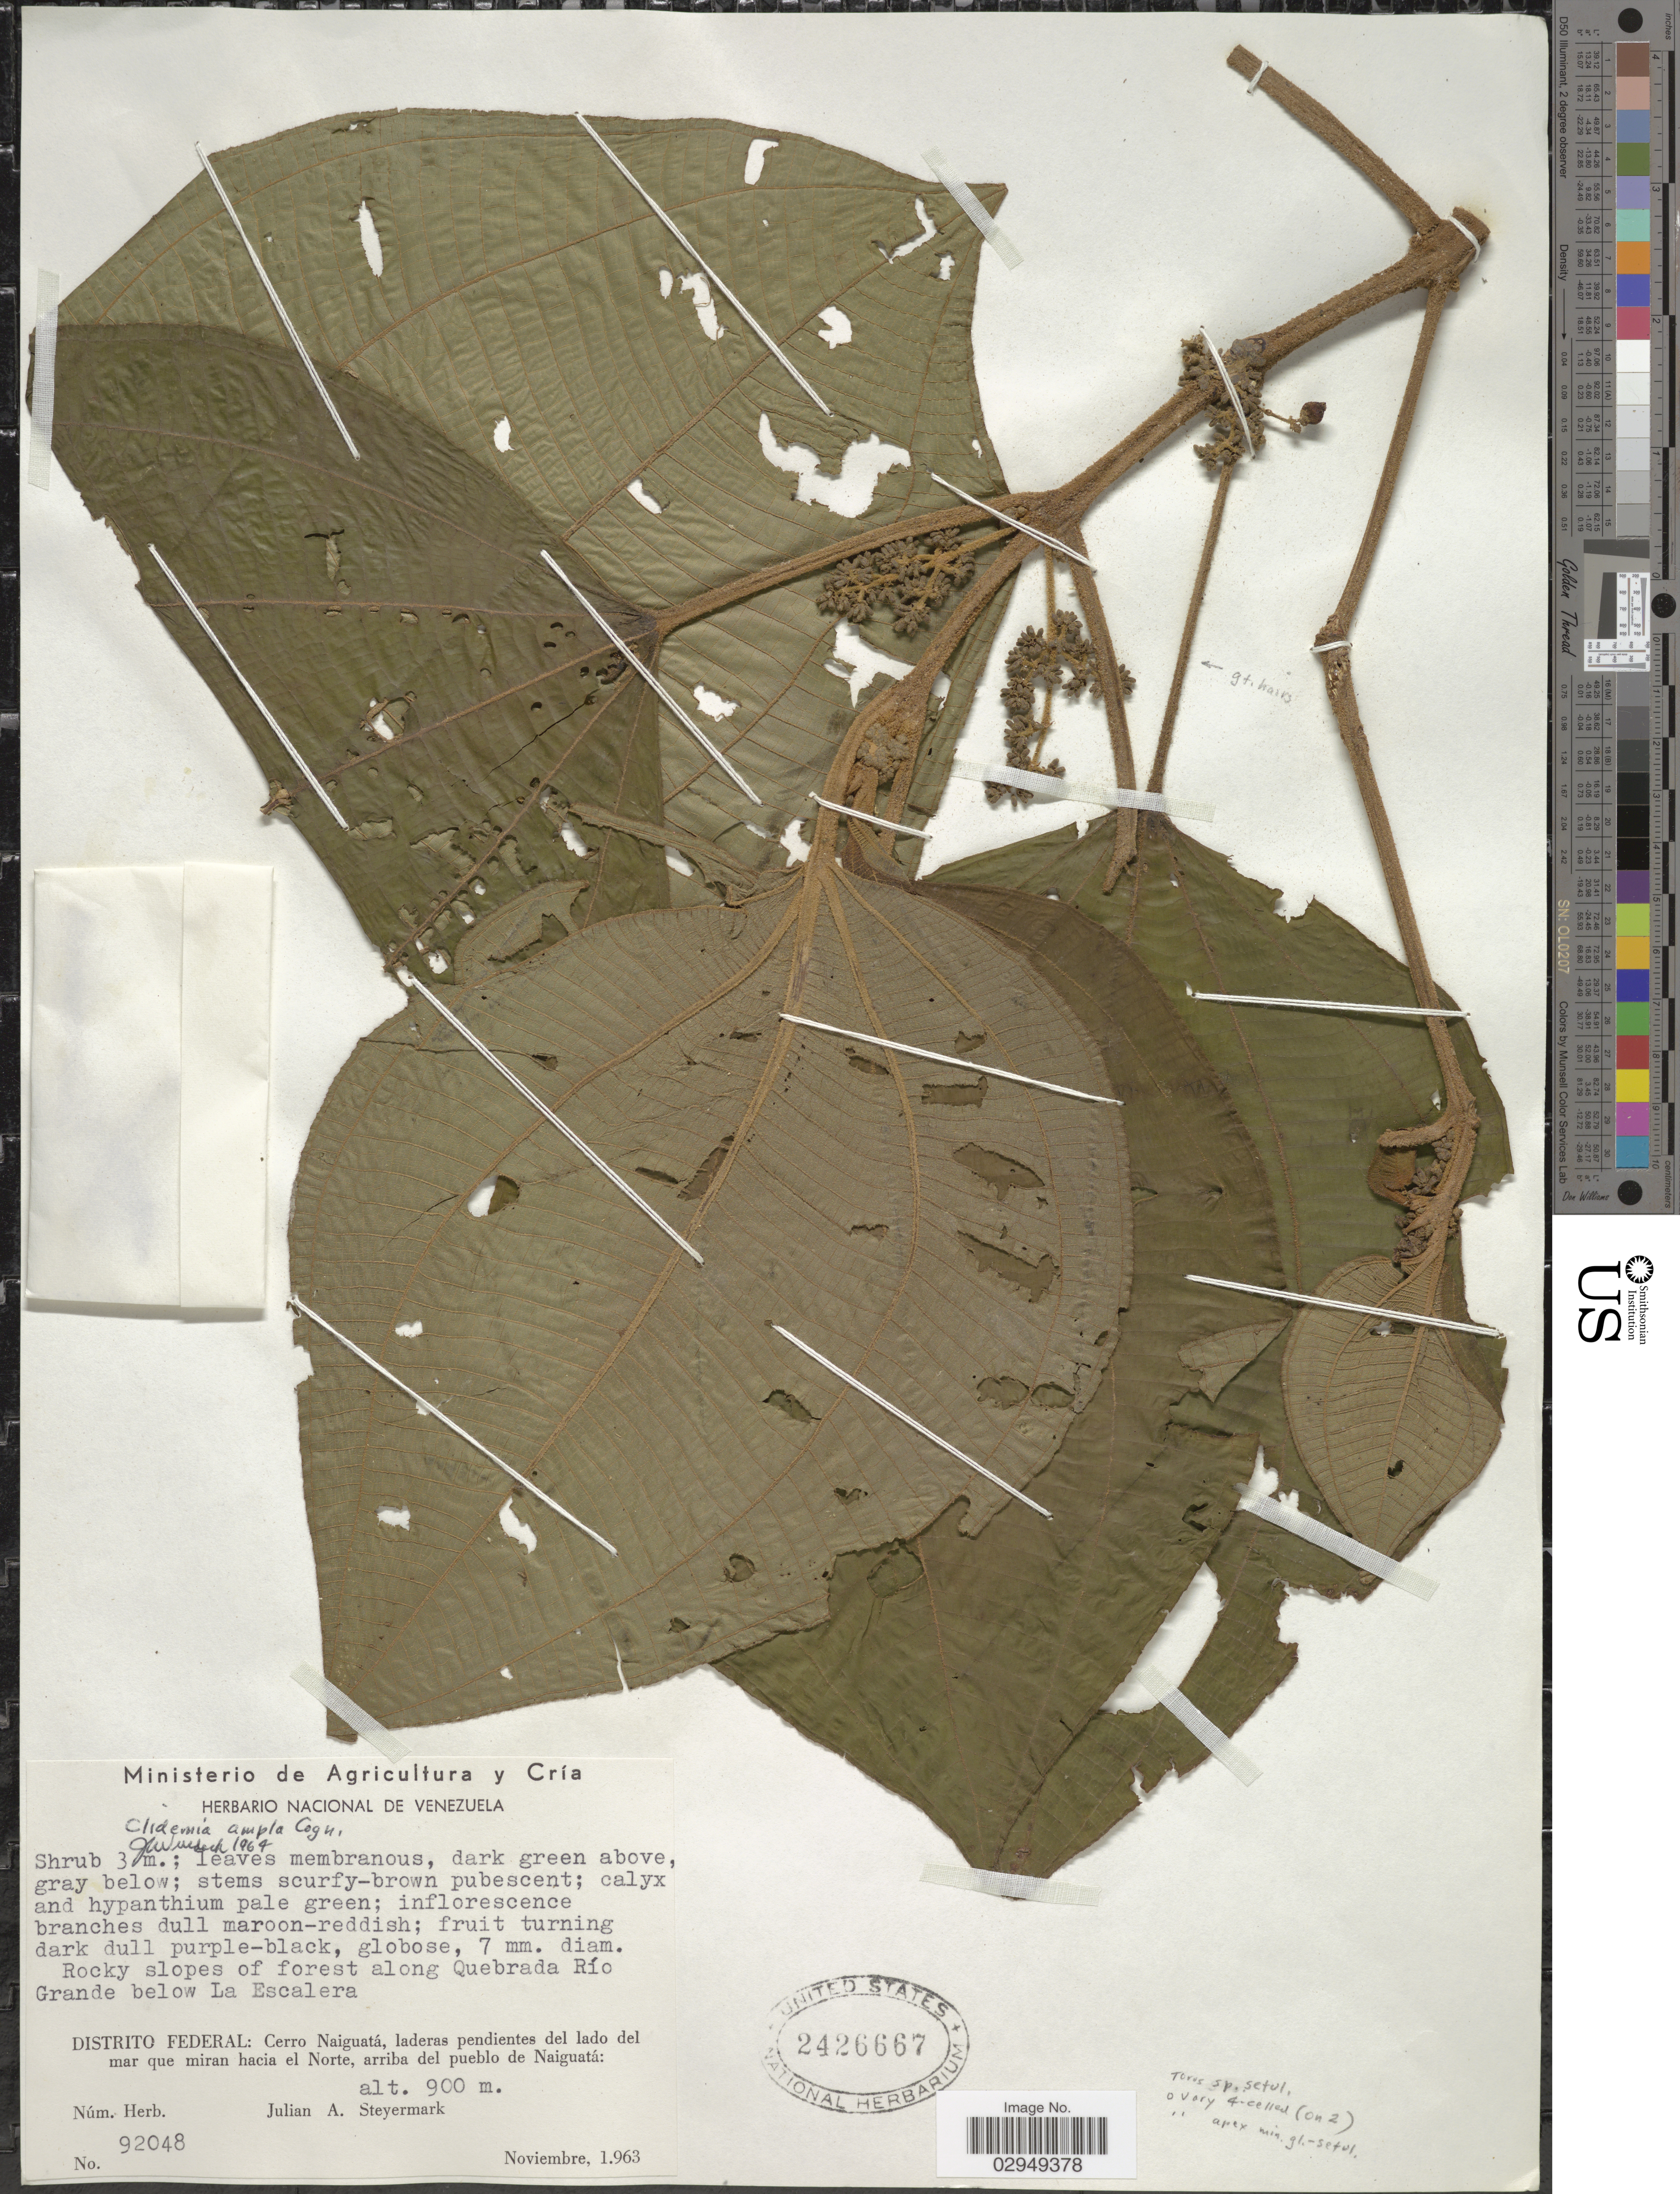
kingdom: Plantae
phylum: Tracheophyta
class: Magnoliopsida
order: Myrtales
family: Melastomataceae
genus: Clidemia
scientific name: Clidemia grandifolia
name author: Cogn.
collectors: J. Steyermark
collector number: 92048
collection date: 1963-11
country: Venezuela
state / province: Distrito Federal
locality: Rocky slopes of forest along Quebrada Río Grande below La Escalera. Distrito Federal: Cerro Naiguatá, laderas pendientes del lado del mar que miran hacia el Norte, arriba del pueblo de Naiguatá.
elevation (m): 900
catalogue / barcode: US 2426667